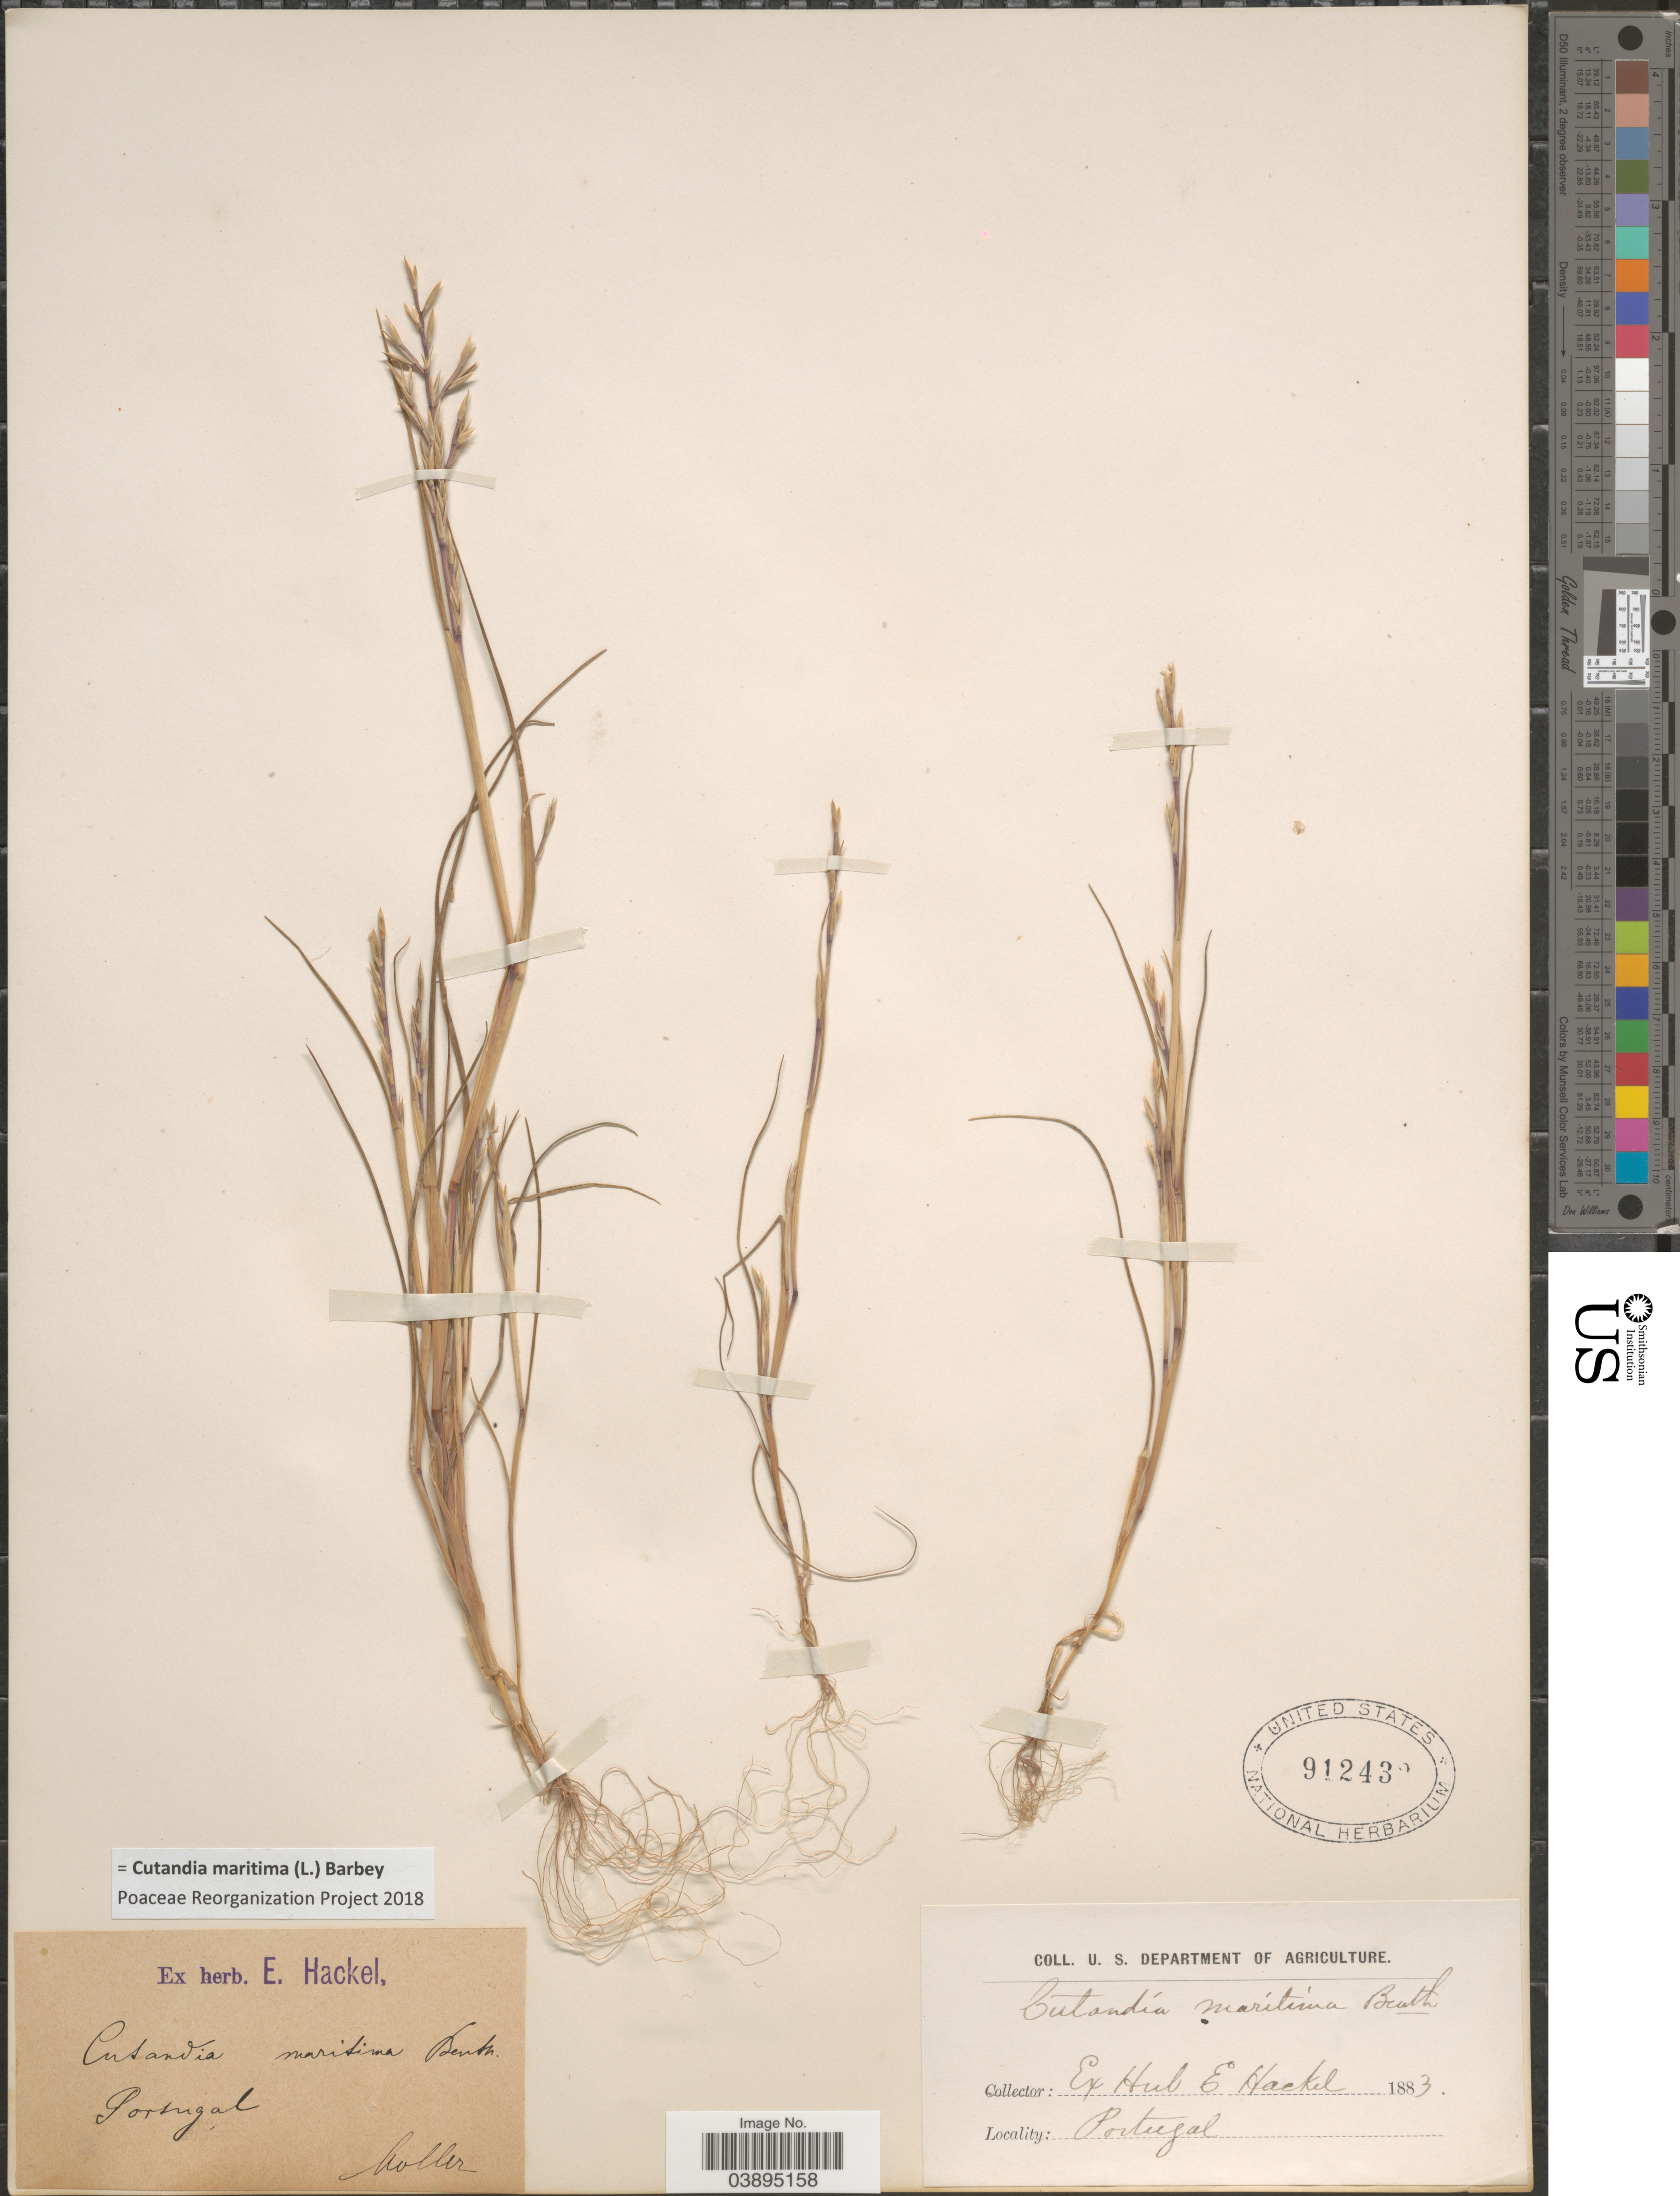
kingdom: Plantae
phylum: Tracheophyta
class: Liliopsida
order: Poales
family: Poaceae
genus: Cutandia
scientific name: Cutandia maritima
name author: (L.) Barbey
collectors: -. Moller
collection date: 1883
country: Portugal